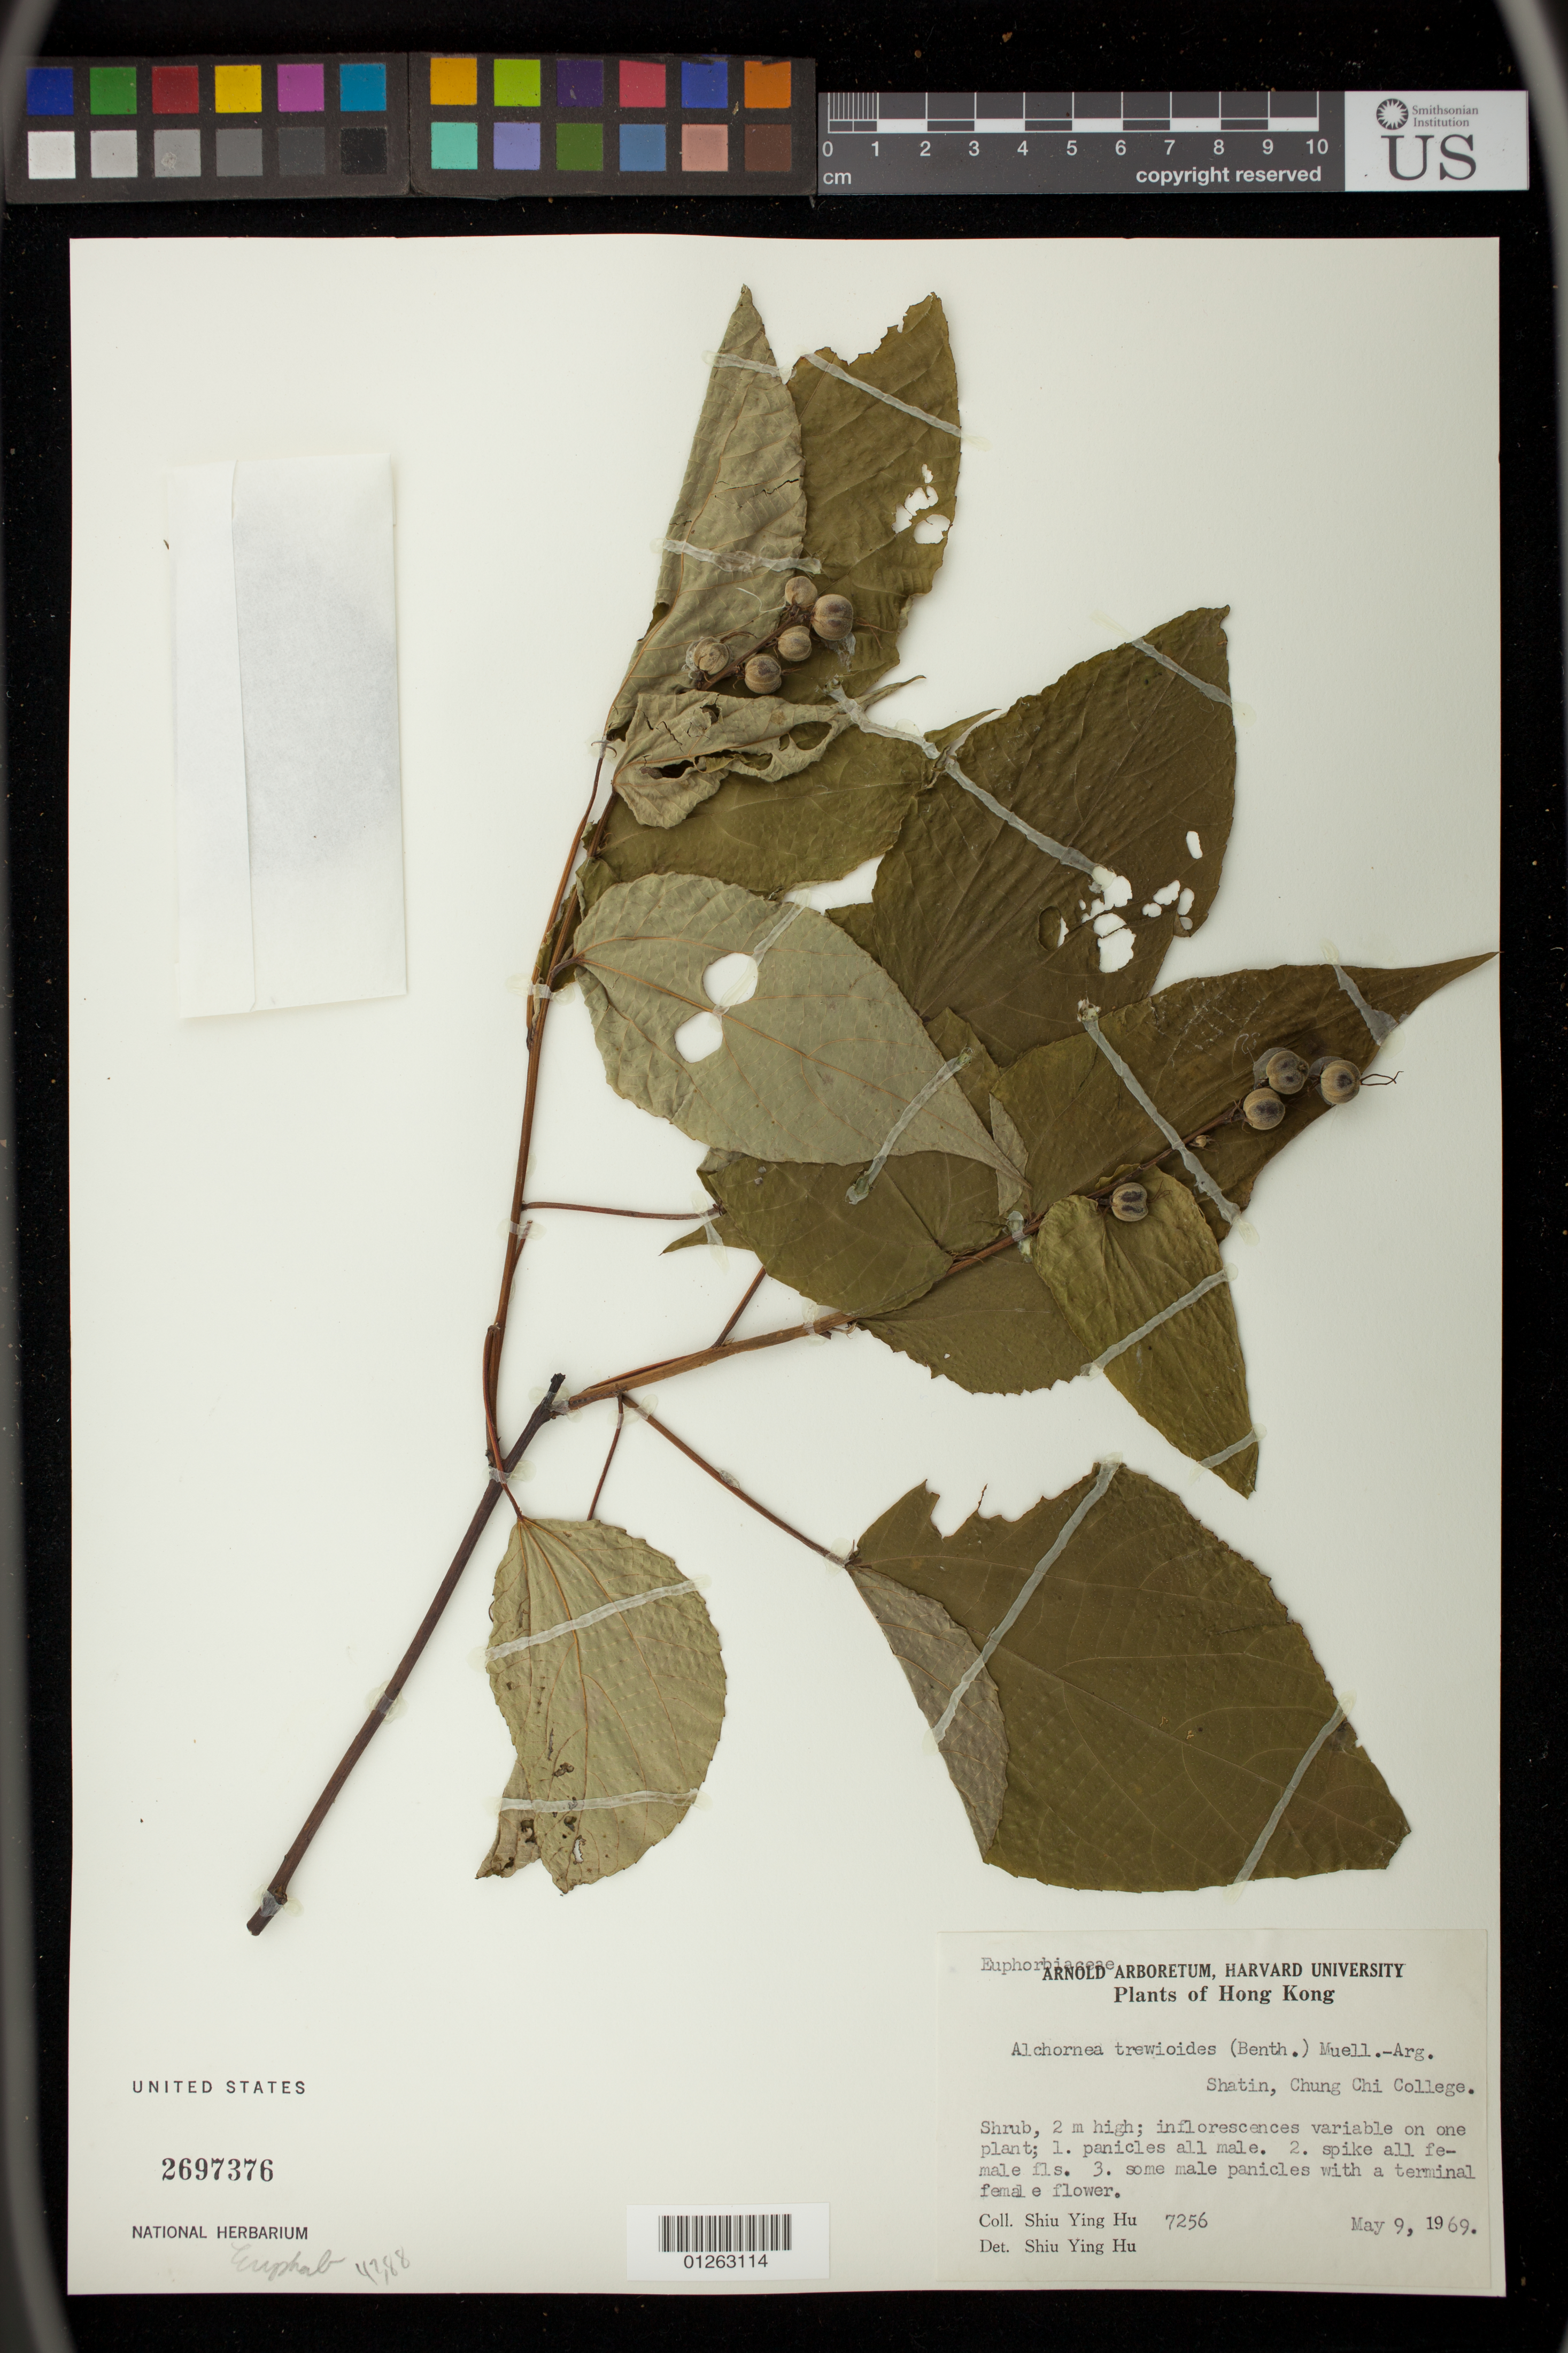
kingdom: Plantae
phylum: Tracheophyta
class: Magnoliopsida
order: Malpighiales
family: Euphorbiaceae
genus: Alchornea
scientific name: Alchornea rhodophylla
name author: Pax & K. Hoffm.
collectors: S. Y. Hu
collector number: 7256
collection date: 1969-05-09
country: China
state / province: Hong Kong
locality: Sha Tin, Chung Chi College.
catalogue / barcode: US 2697376